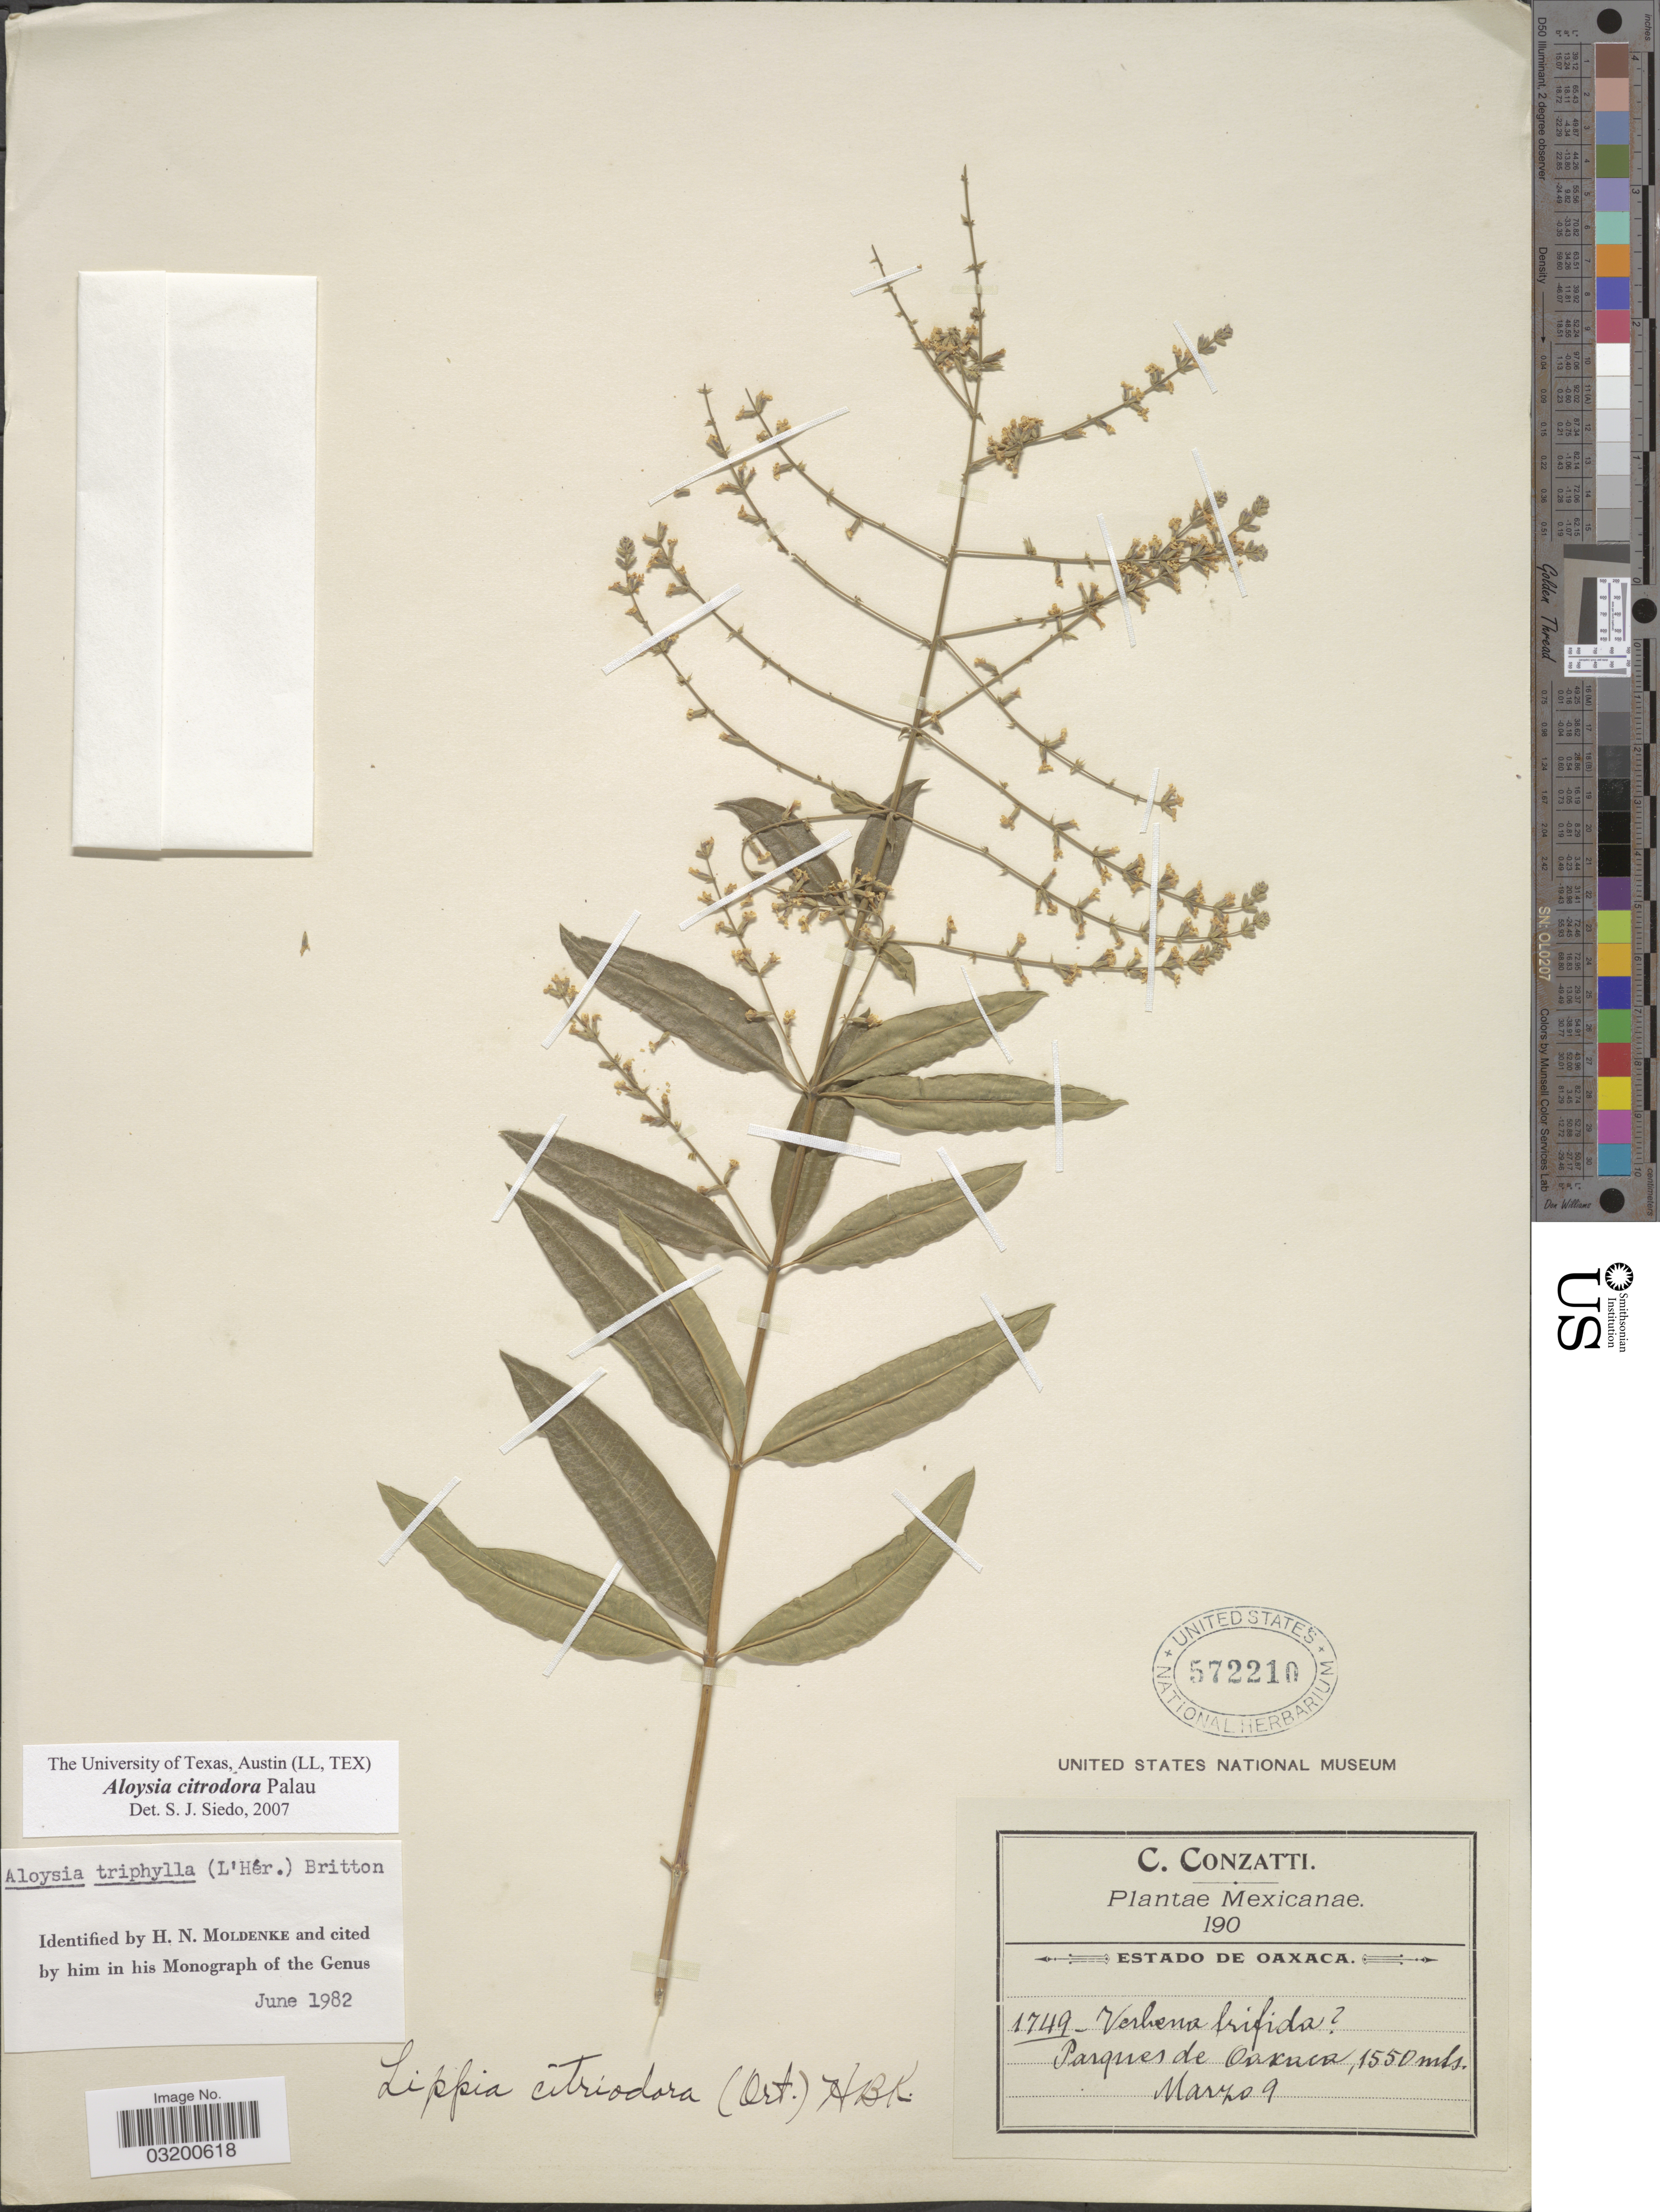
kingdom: Plantae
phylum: Tracheophyta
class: Magnoliopsida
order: Lamiales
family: Verbenaceae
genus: Aloysia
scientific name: Aloysia citrodora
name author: Paláu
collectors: C. Conzatti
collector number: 1749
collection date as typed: Marzo 9 190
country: Mexico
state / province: Oaxaca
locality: Parques de Oaxaca.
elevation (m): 1550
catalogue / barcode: US 572210